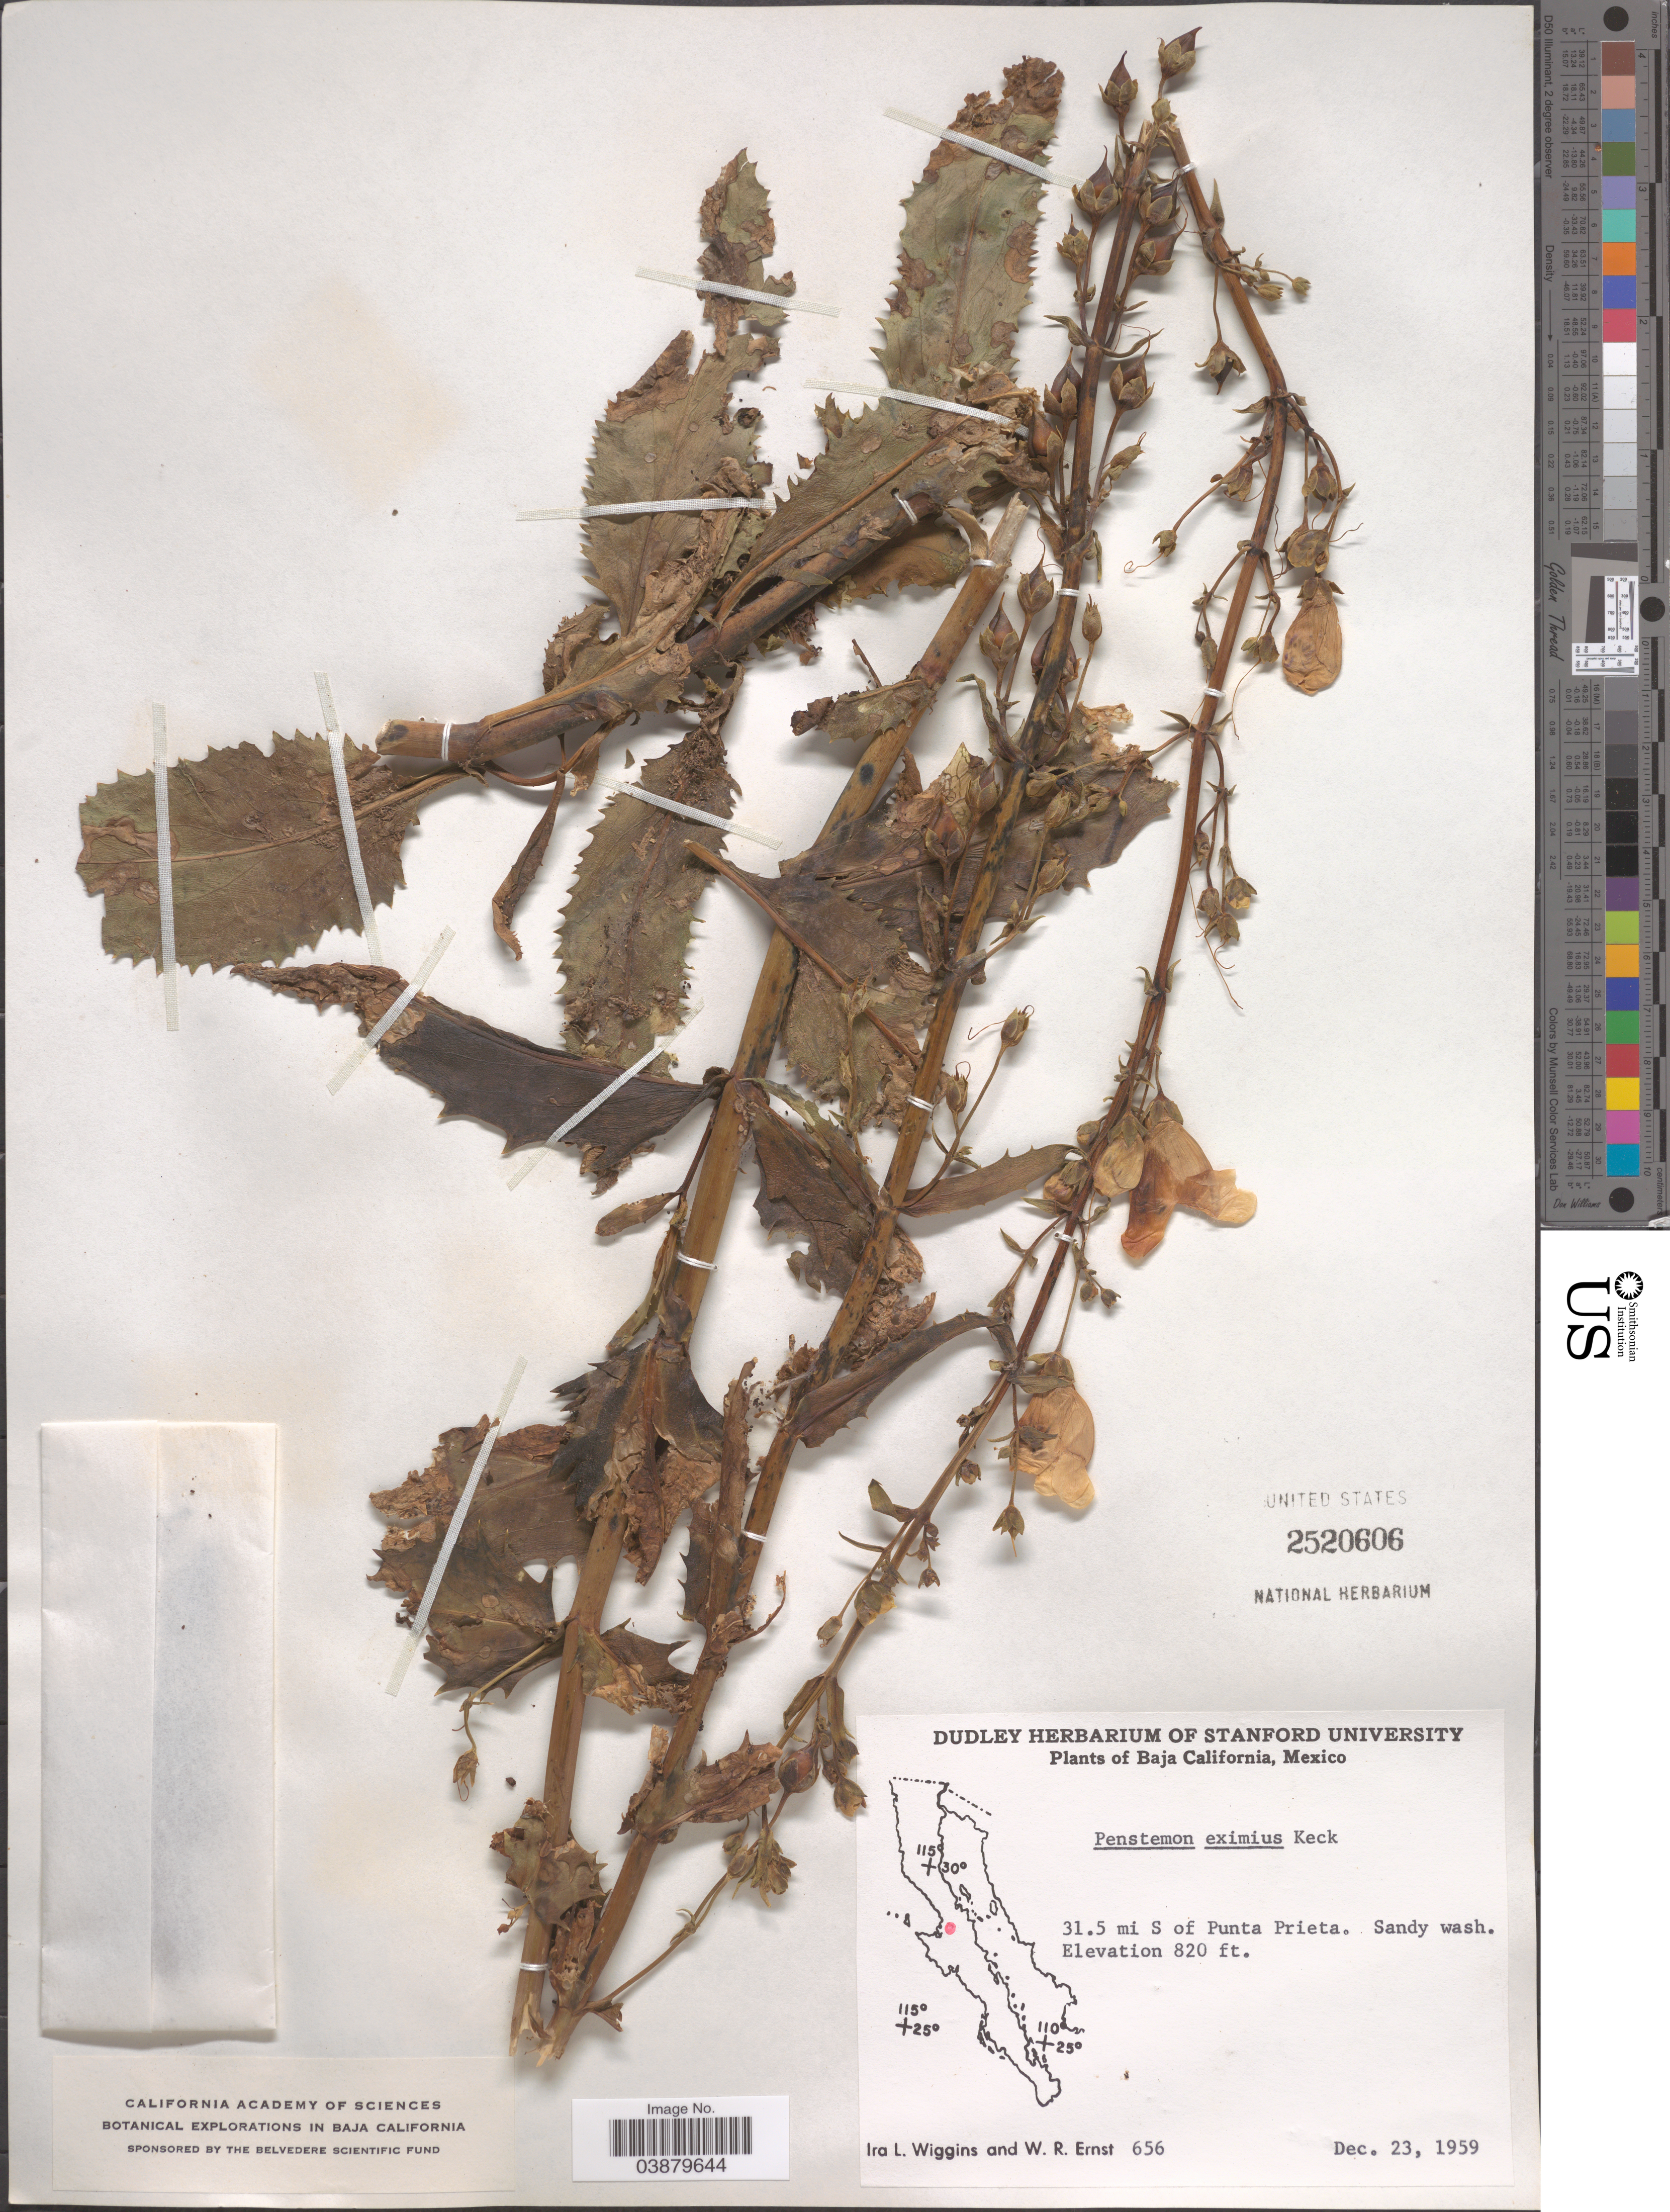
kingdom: Plantae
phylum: Tracheophyta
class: Magnoliopsida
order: Lamiales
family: Plantaginaceae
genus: Penstemon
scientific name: Penstemon eximius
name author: D.D. Keck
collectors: I. L. Wiggins & W. R. Ernst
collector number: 656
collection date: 1959-12-23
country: Mexico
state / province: Baja California Norte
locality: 31.5 mi S of Punta Prieta.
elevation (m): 250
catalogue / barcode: US 2520606